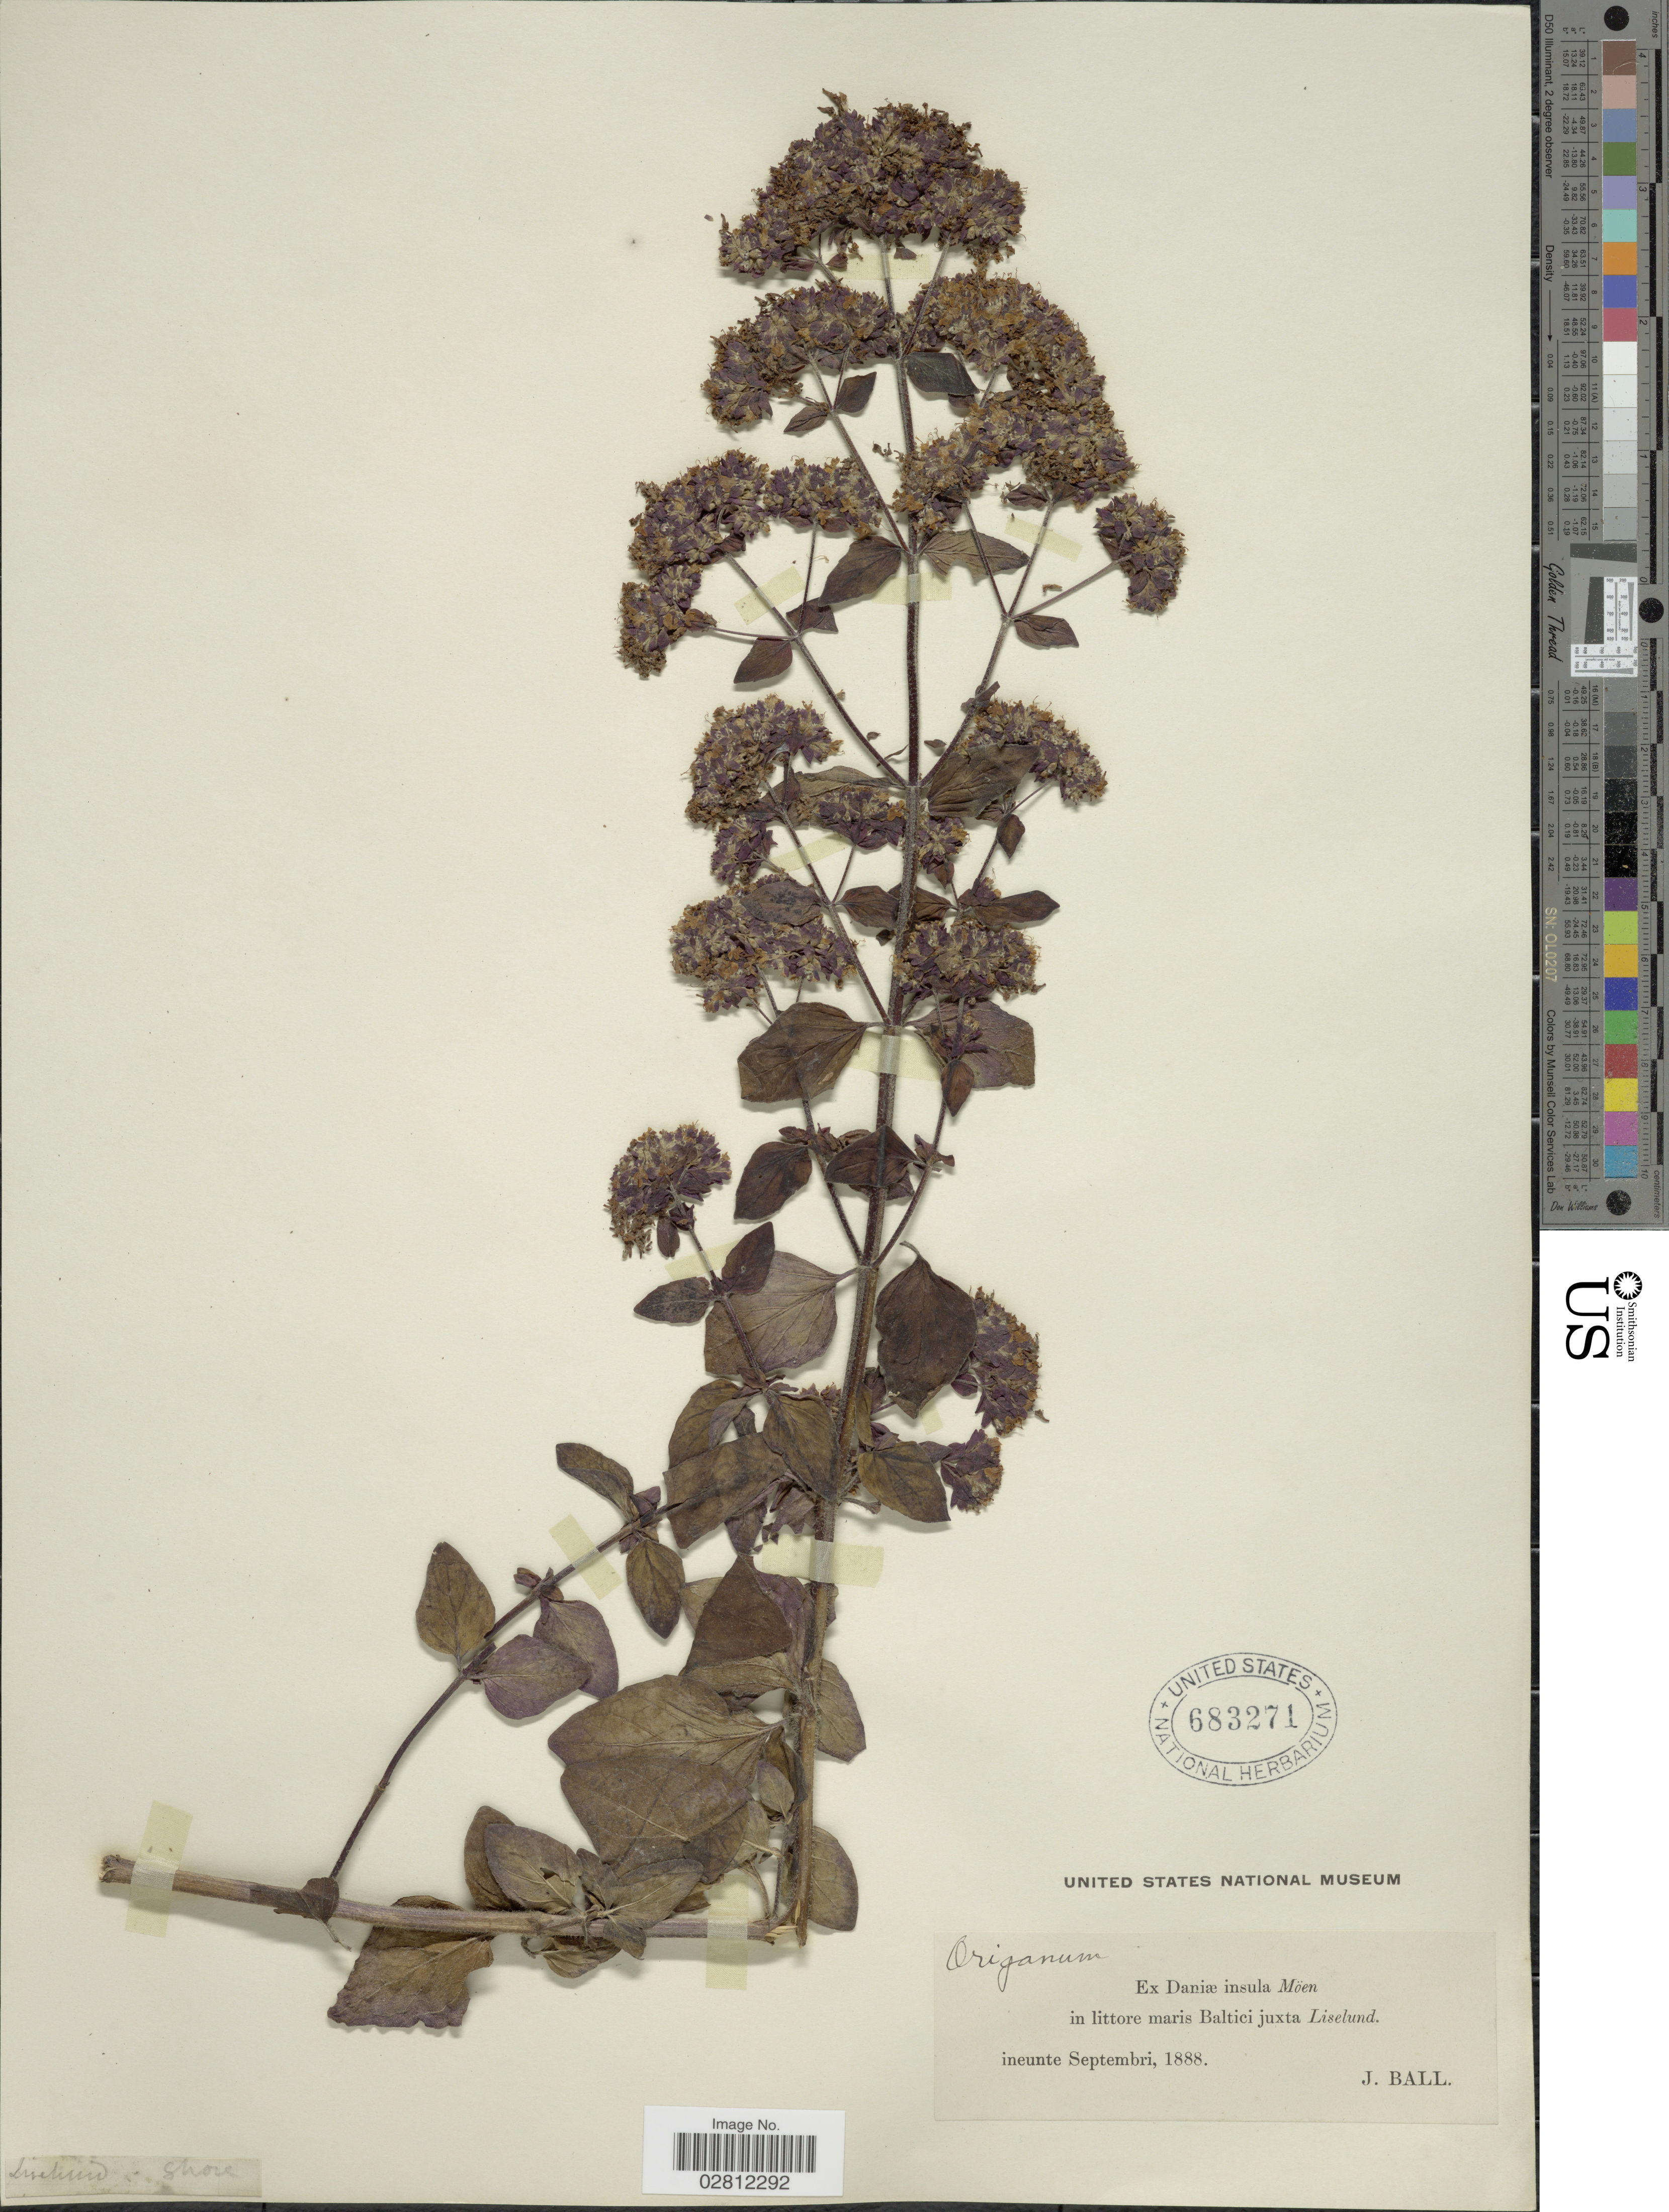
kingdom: Plantae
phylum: Tracheophyta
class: Magnoliopsida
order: Lamiales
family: Lamiaceae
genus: Origanum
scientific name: Origanum vulgare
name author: L.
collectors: J. Ball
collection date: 1888-09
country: Denmark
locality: Daniæ insula Möen in littore maris Baltici juxta Liselund.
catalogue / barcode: US 683271